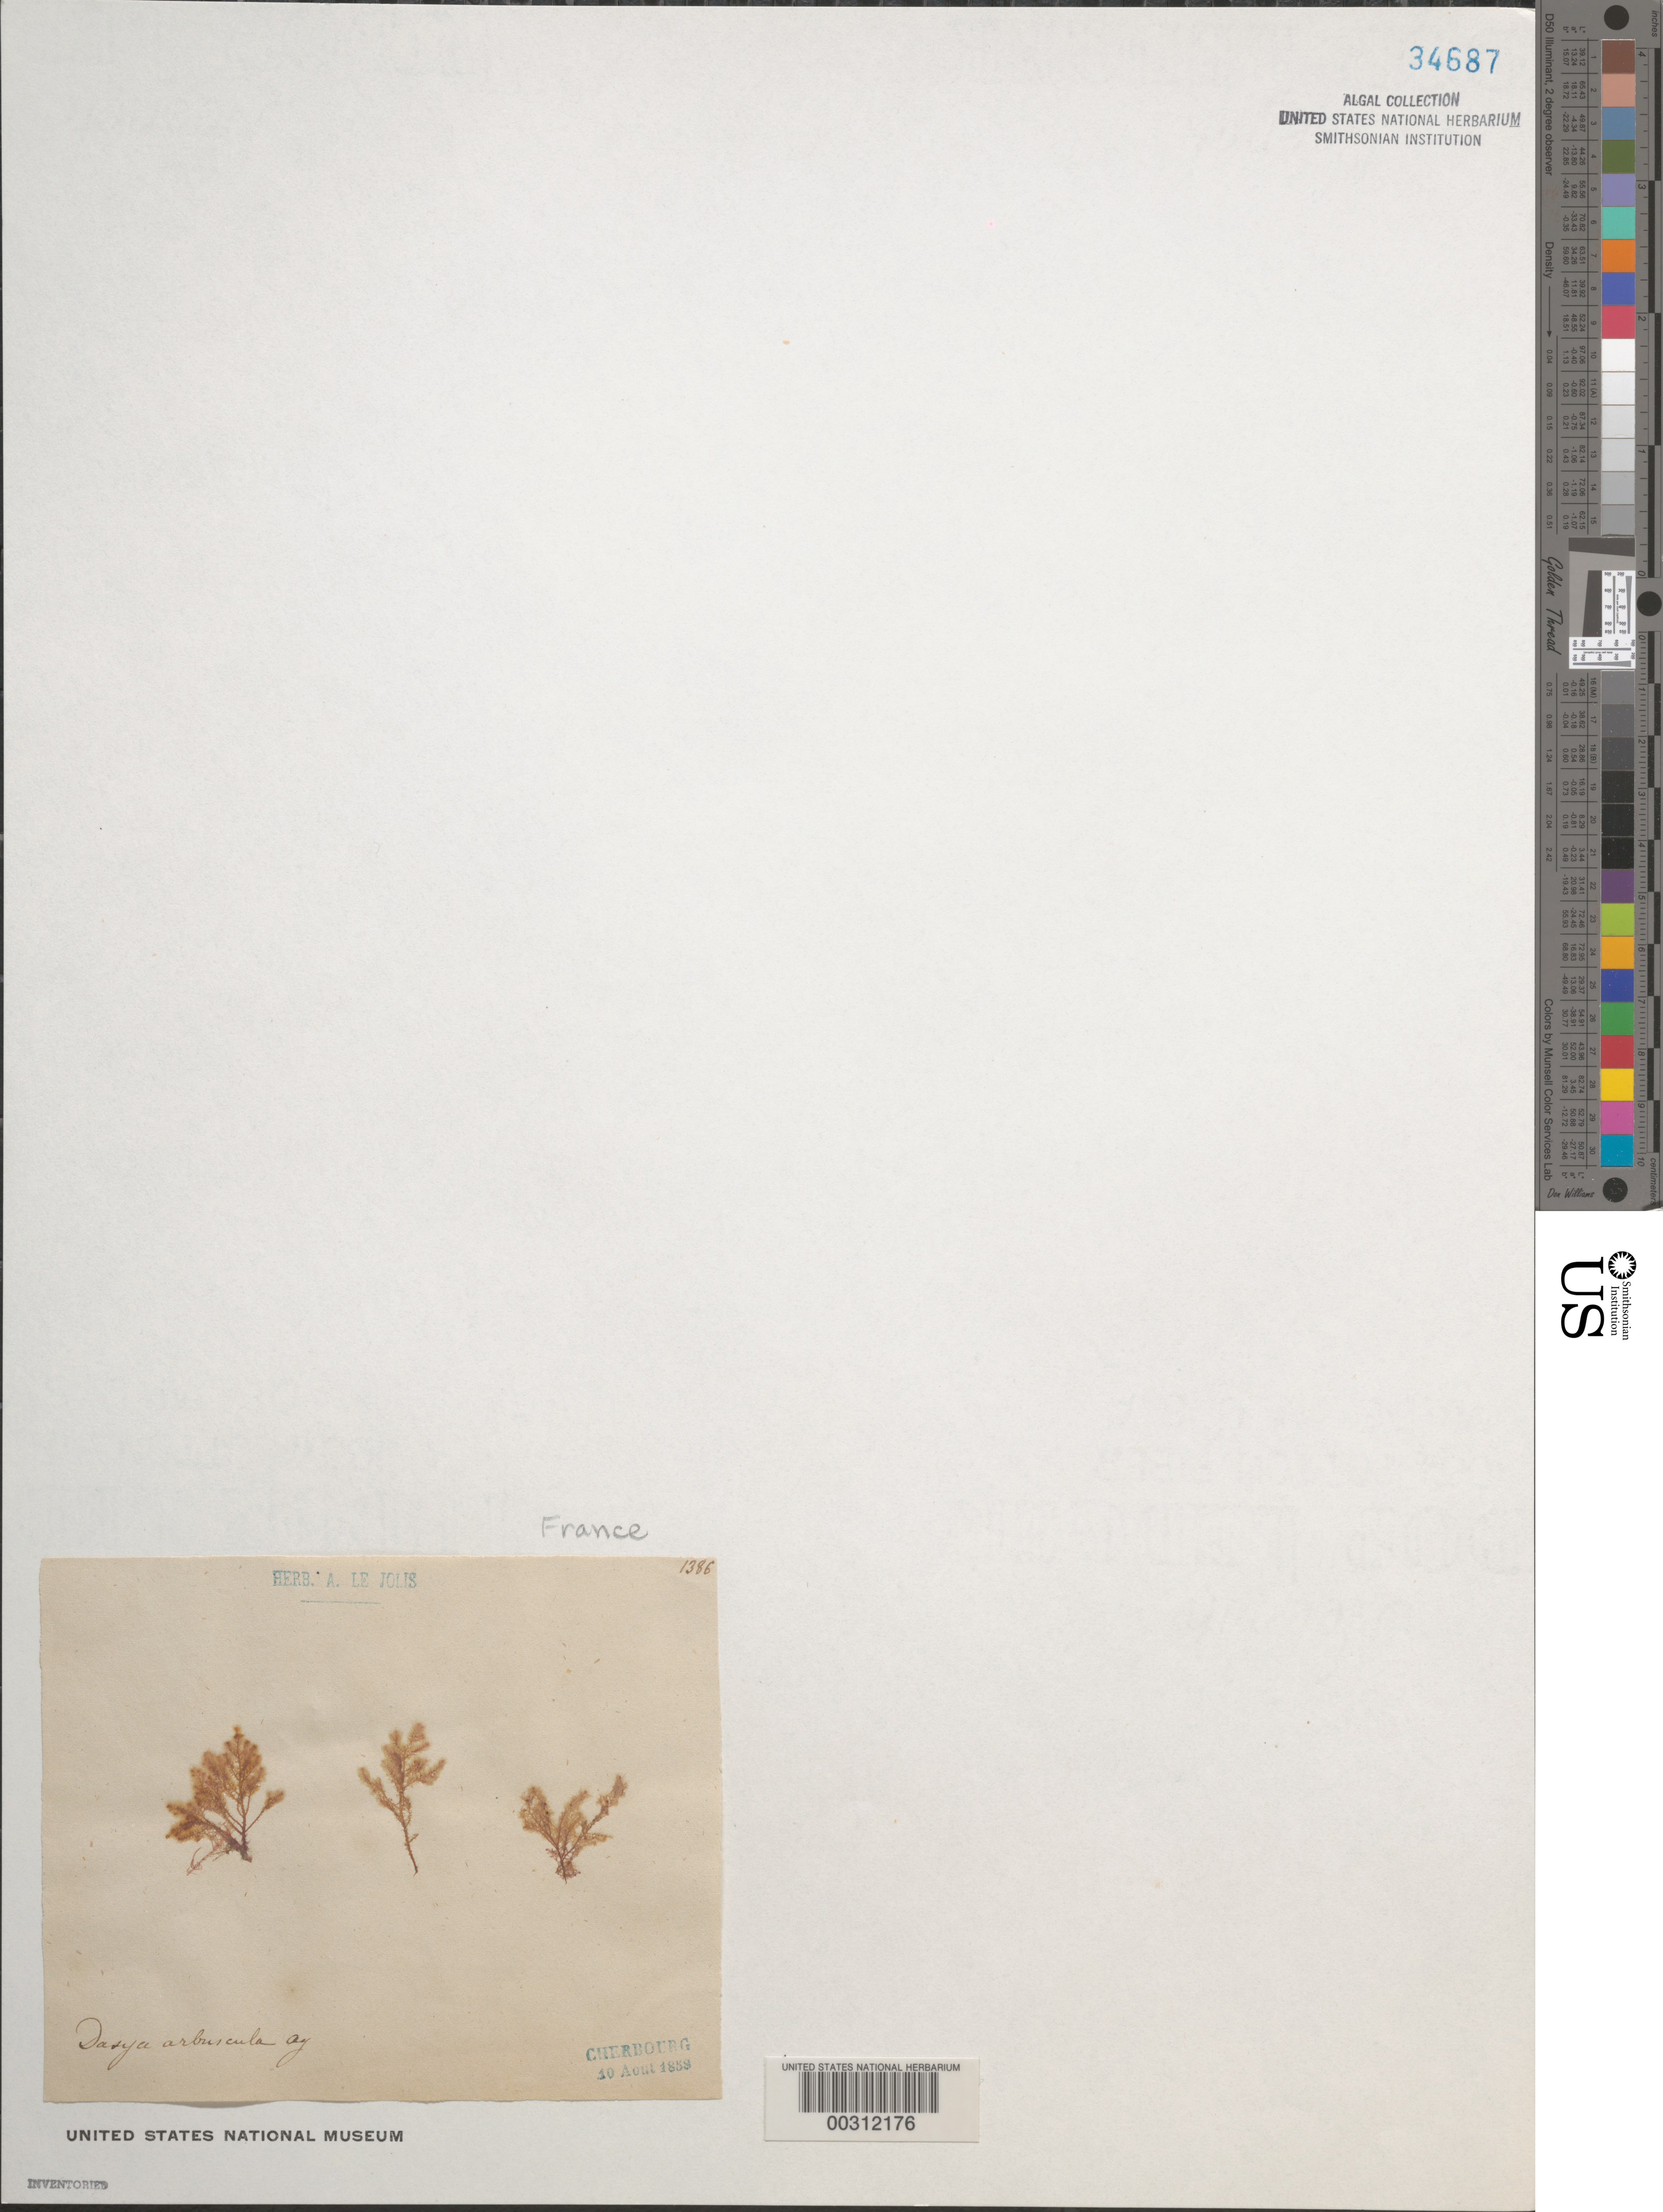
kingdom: Plantae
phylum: Rhodophyta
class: Florideophyceae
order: Ceramiales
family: Callithamniaceae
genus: Aglaothamnion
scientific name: Aglaothamnion sepositum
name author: (Gunnerus) C.A. Maggs & Hommers.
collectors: Le Jolis, A. F. (herbarium)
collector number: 1386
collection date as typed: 10 Aug 1859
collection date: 1859-08-10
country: France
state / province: Normandie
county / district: Manche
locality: Cherbourg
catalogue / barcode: US 34687